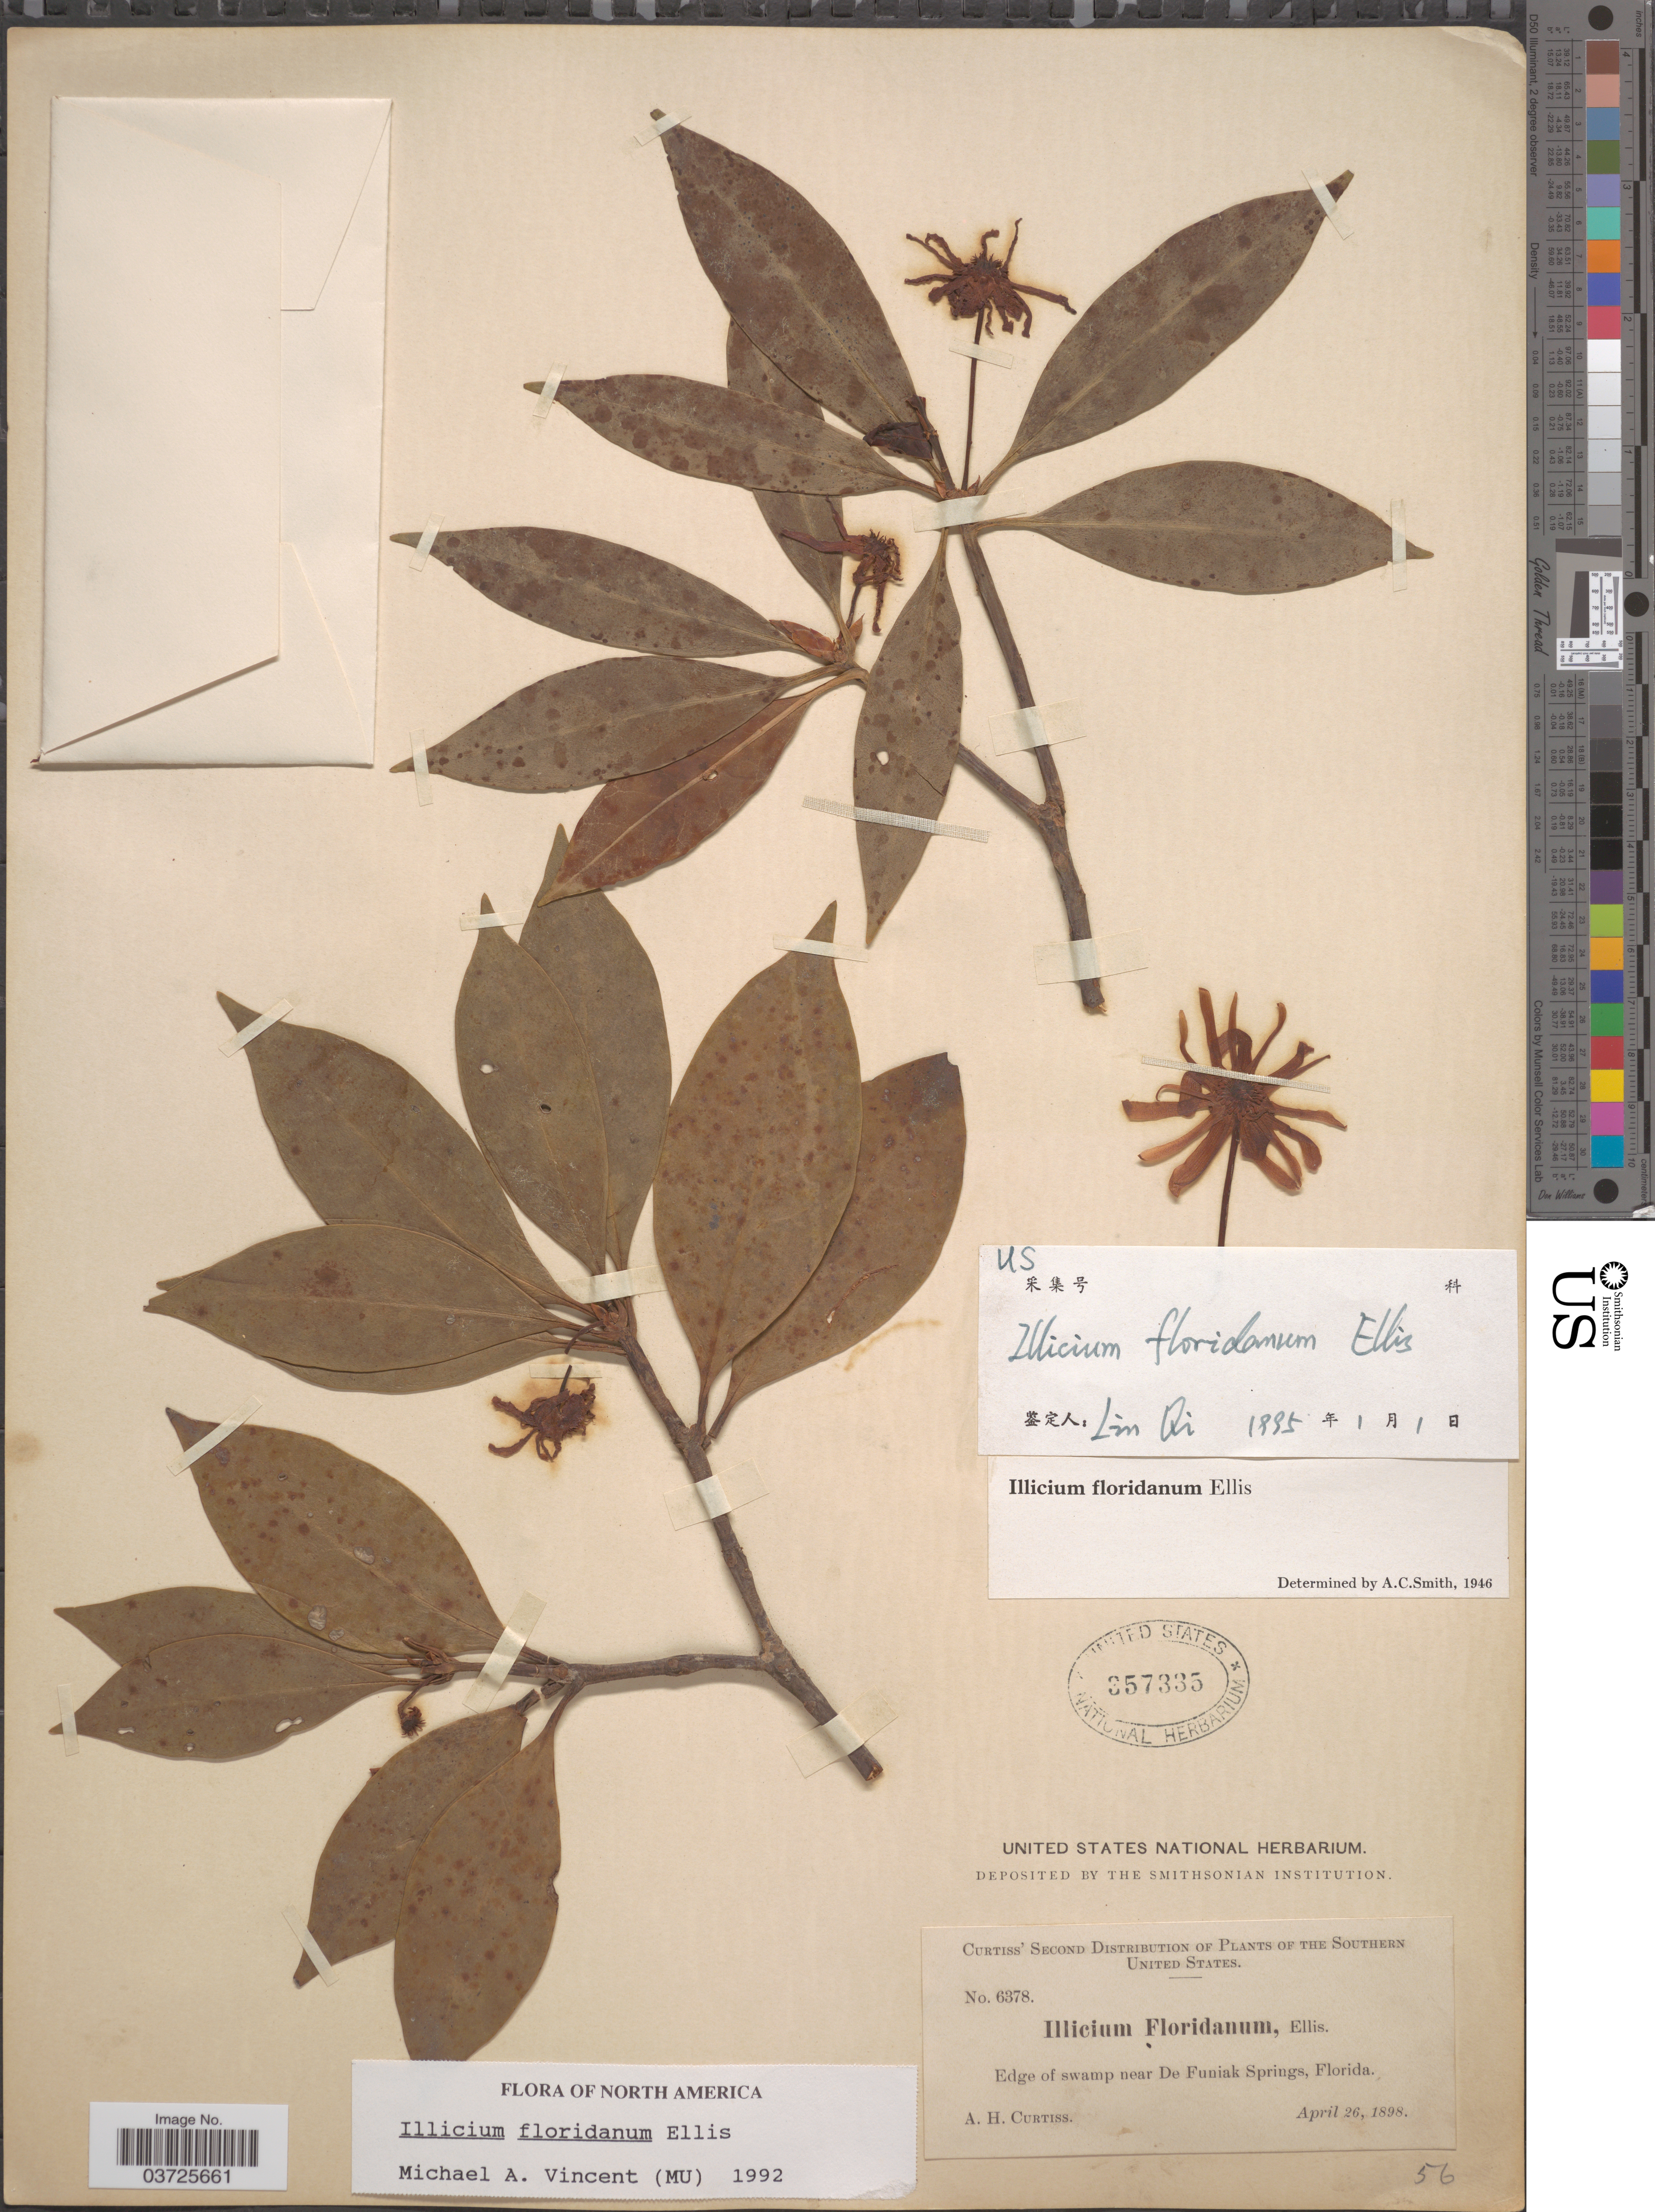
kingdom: Plantae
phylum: Tracheophyta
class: Magnoliopsida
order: Austrobaileyales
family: Schisandraceae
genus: Illicium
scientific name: Illicium floridanum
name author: J. Ellis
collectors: A. H. Curtiss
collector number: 6378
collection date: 1898-04-26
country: United States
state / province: Florida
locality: The Southern United States. Edge of swamp near De Funiak Springs.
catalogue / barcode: US 357335